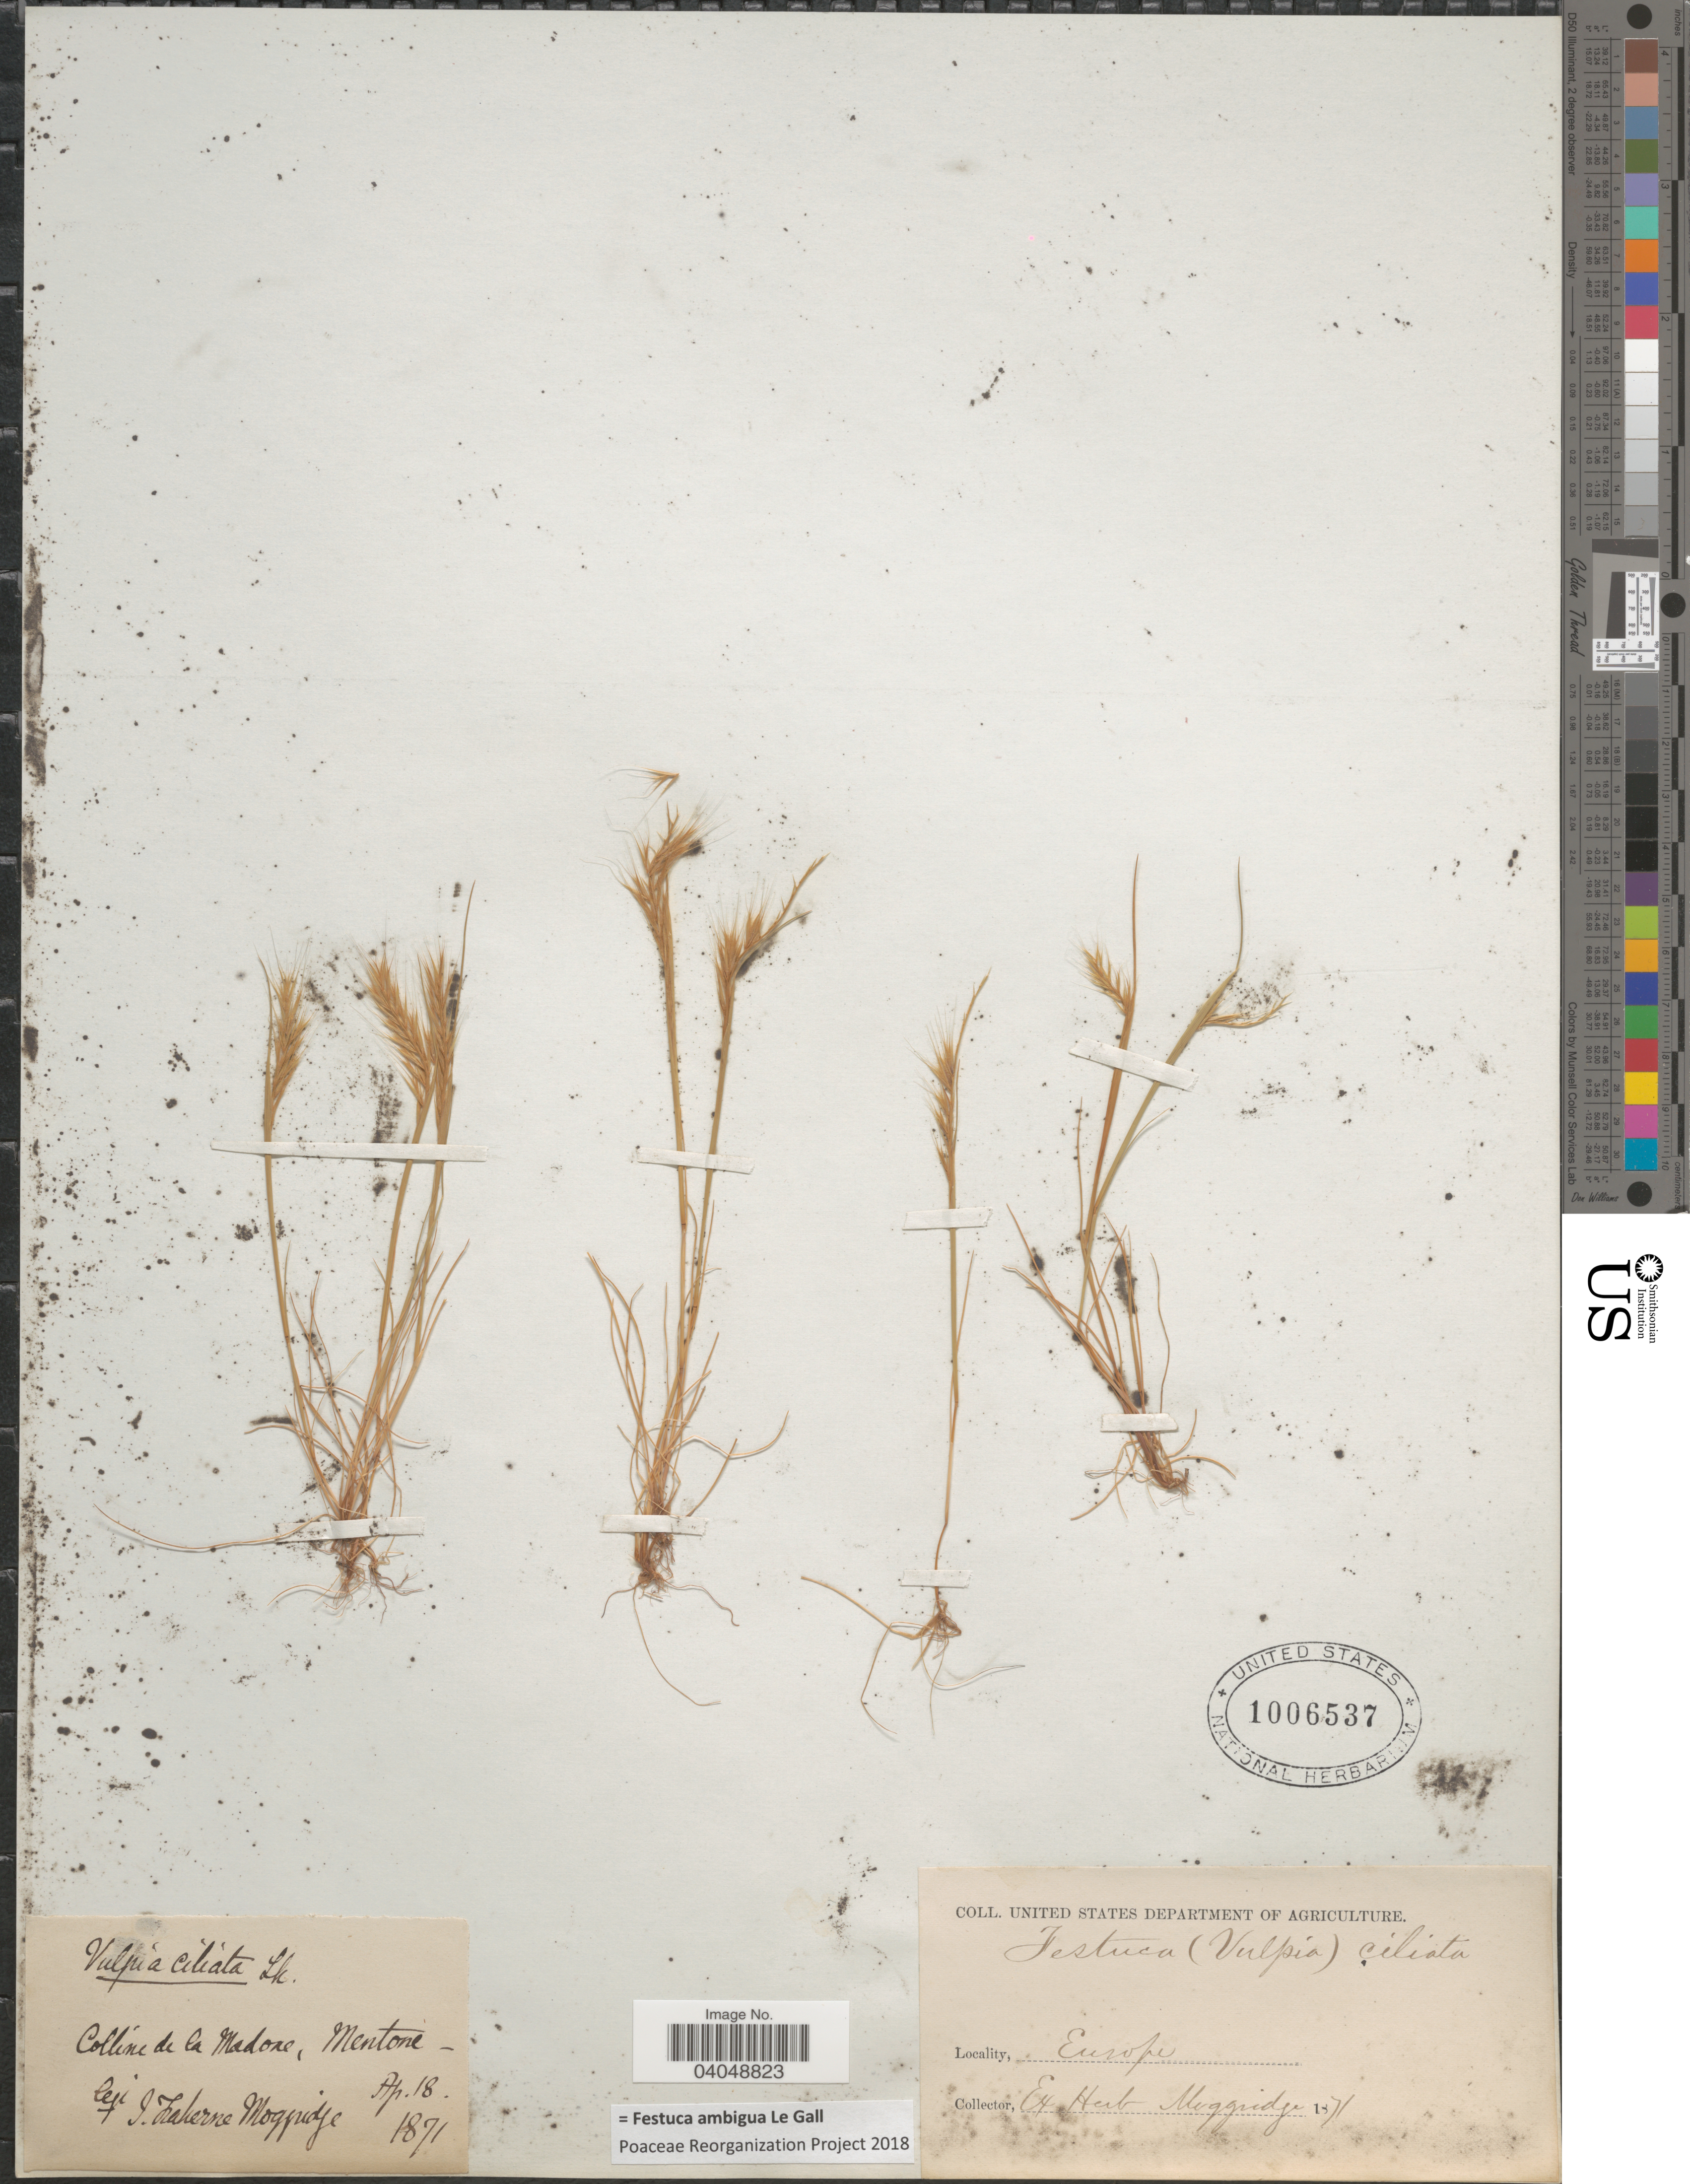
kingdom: Plantae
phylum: Tracheophyta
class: Liliopsida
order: Poales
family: Poaceae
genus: Festuca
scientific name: Festuca ambigua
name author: Le Gall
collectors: J. T. Moggridge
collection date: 1871-04-18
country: France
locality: Collíne de la Madone, Mentone. Europe.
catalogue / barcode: US 1006537